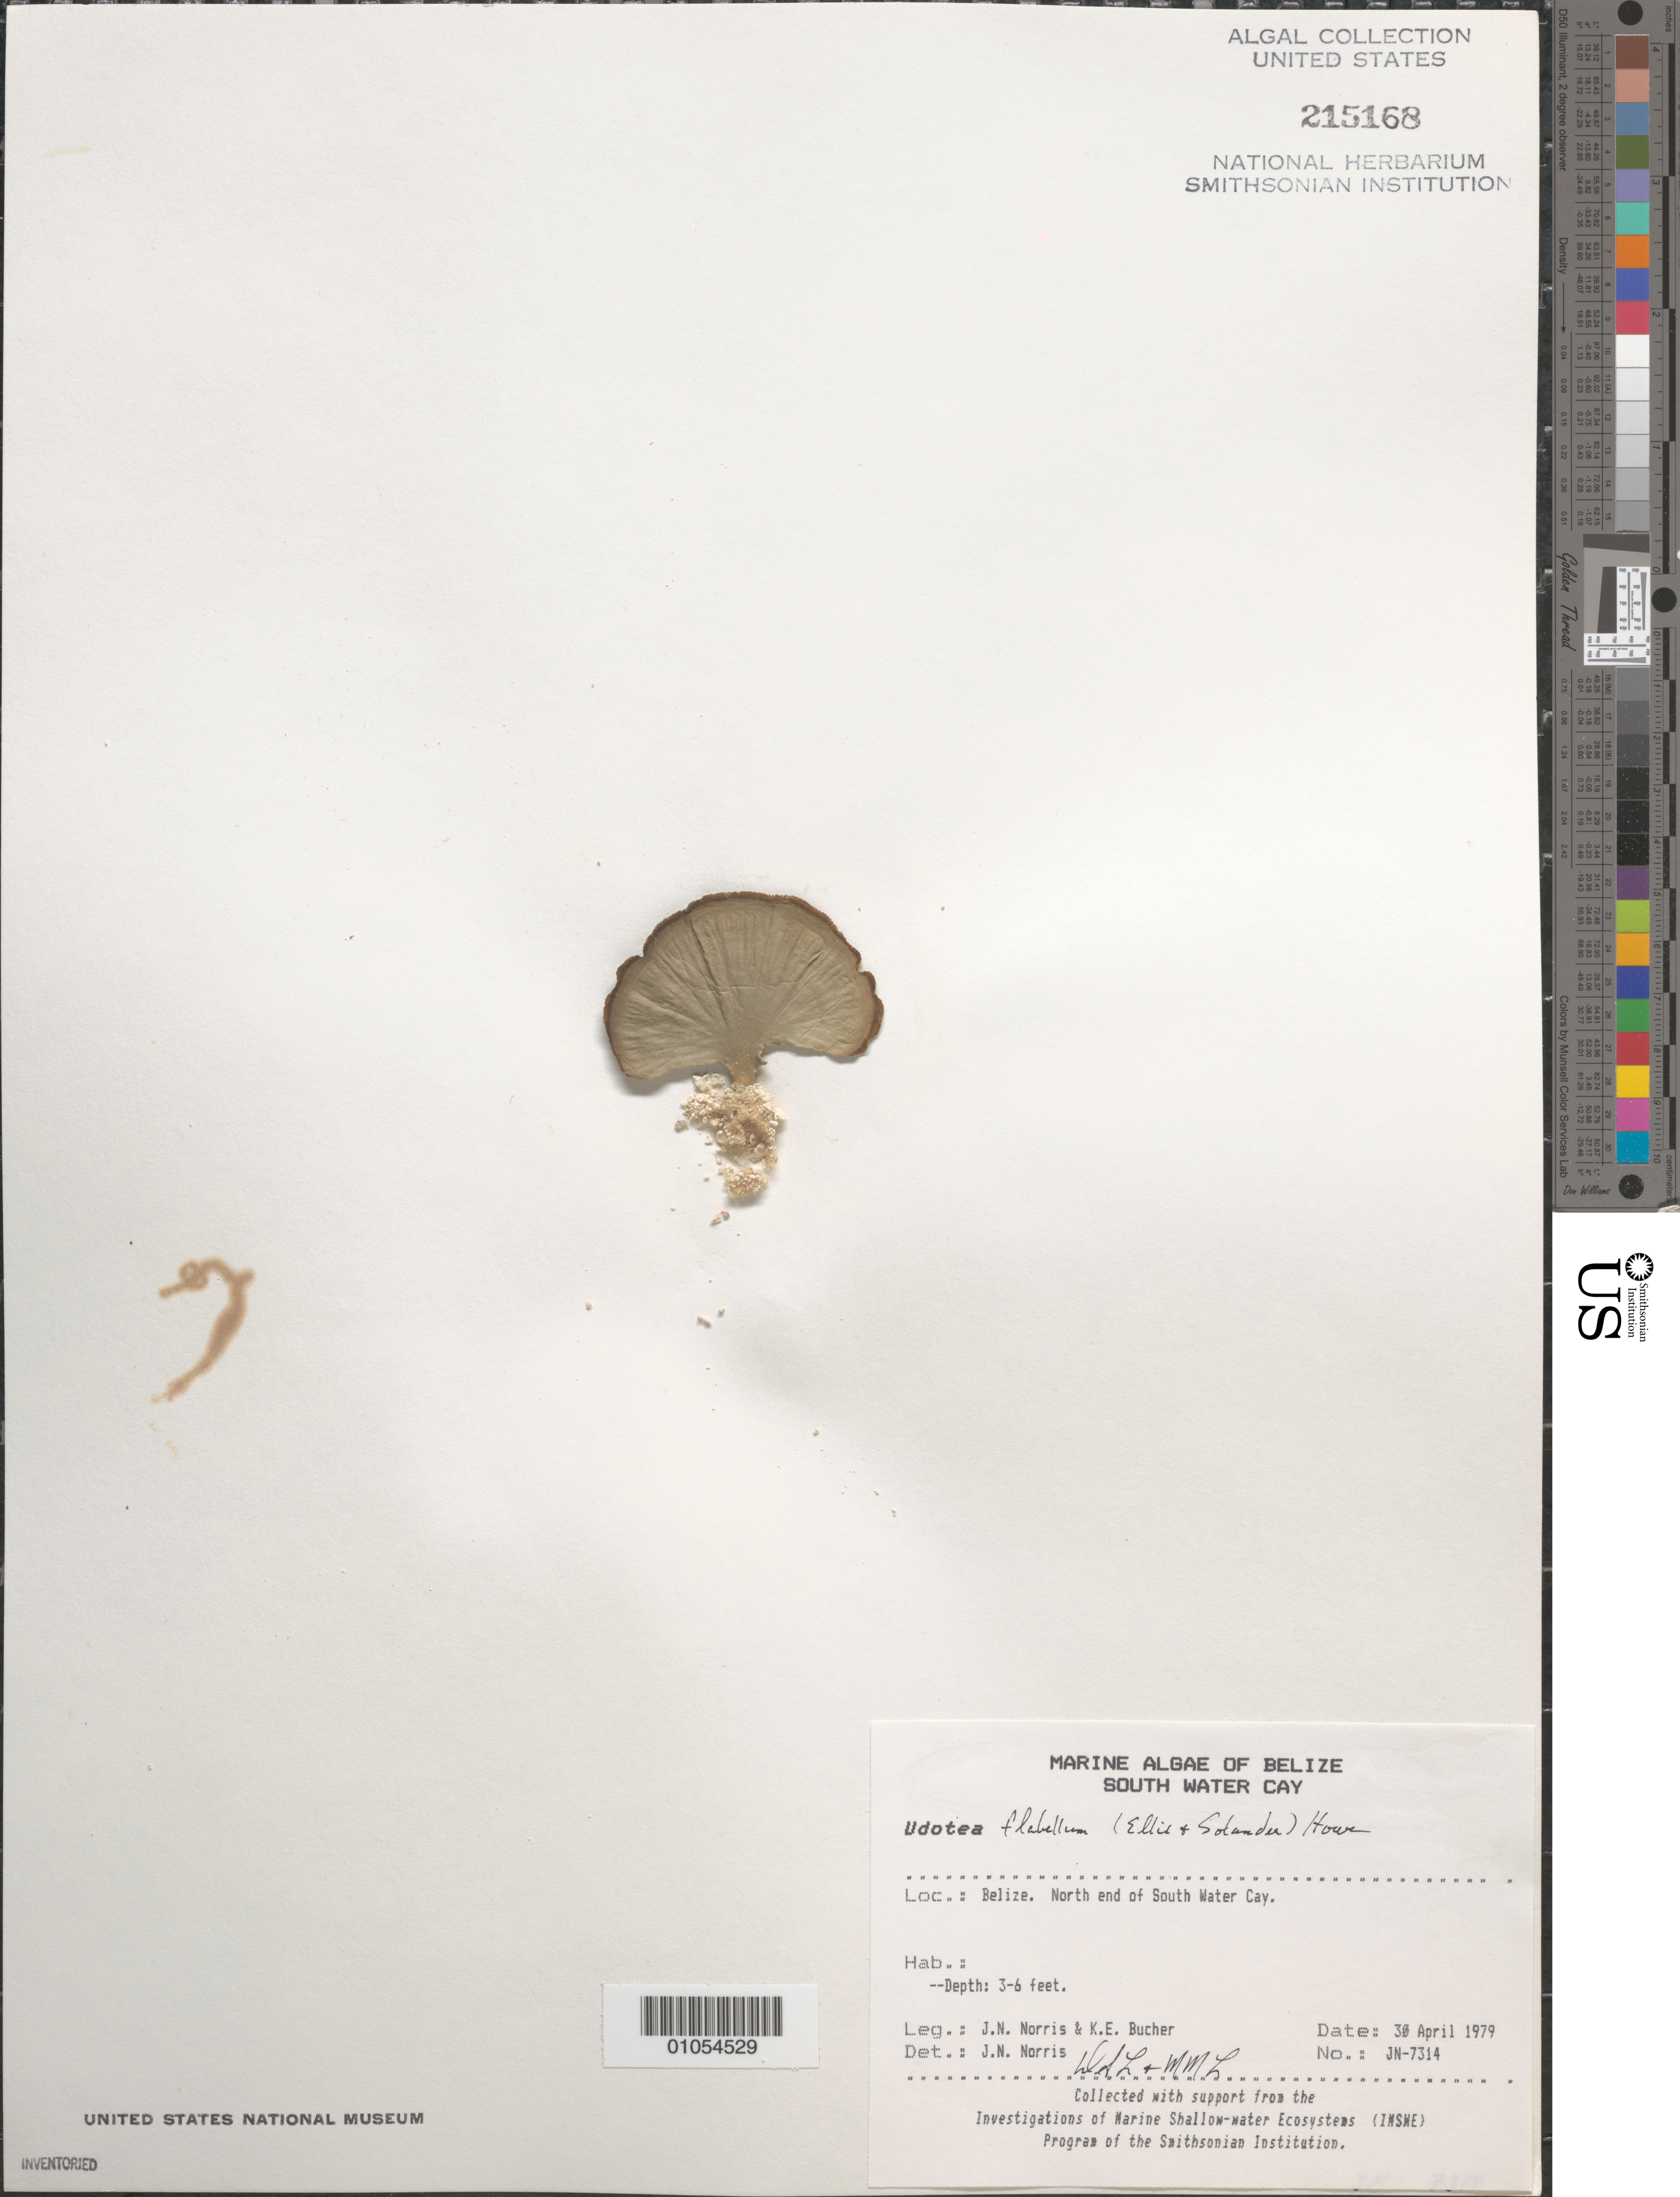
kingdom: Plantae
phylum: Chlorophyta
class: Ulvophyceae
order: Bryopsidales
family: Udoteaceae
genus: Udotea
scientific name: Udotea flabellum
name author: (J. Ellis & Sol.) M. Howe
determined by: Littler, D. S.; Littler, M. M.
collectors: J. N. Norris & K. E. Bucher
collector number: JN-7314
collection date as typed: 30 Apr 1979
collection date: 1979-04-30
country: Belize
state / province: Stann Creek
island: South Water Cay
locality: North end of the cay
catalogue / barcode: US 215168